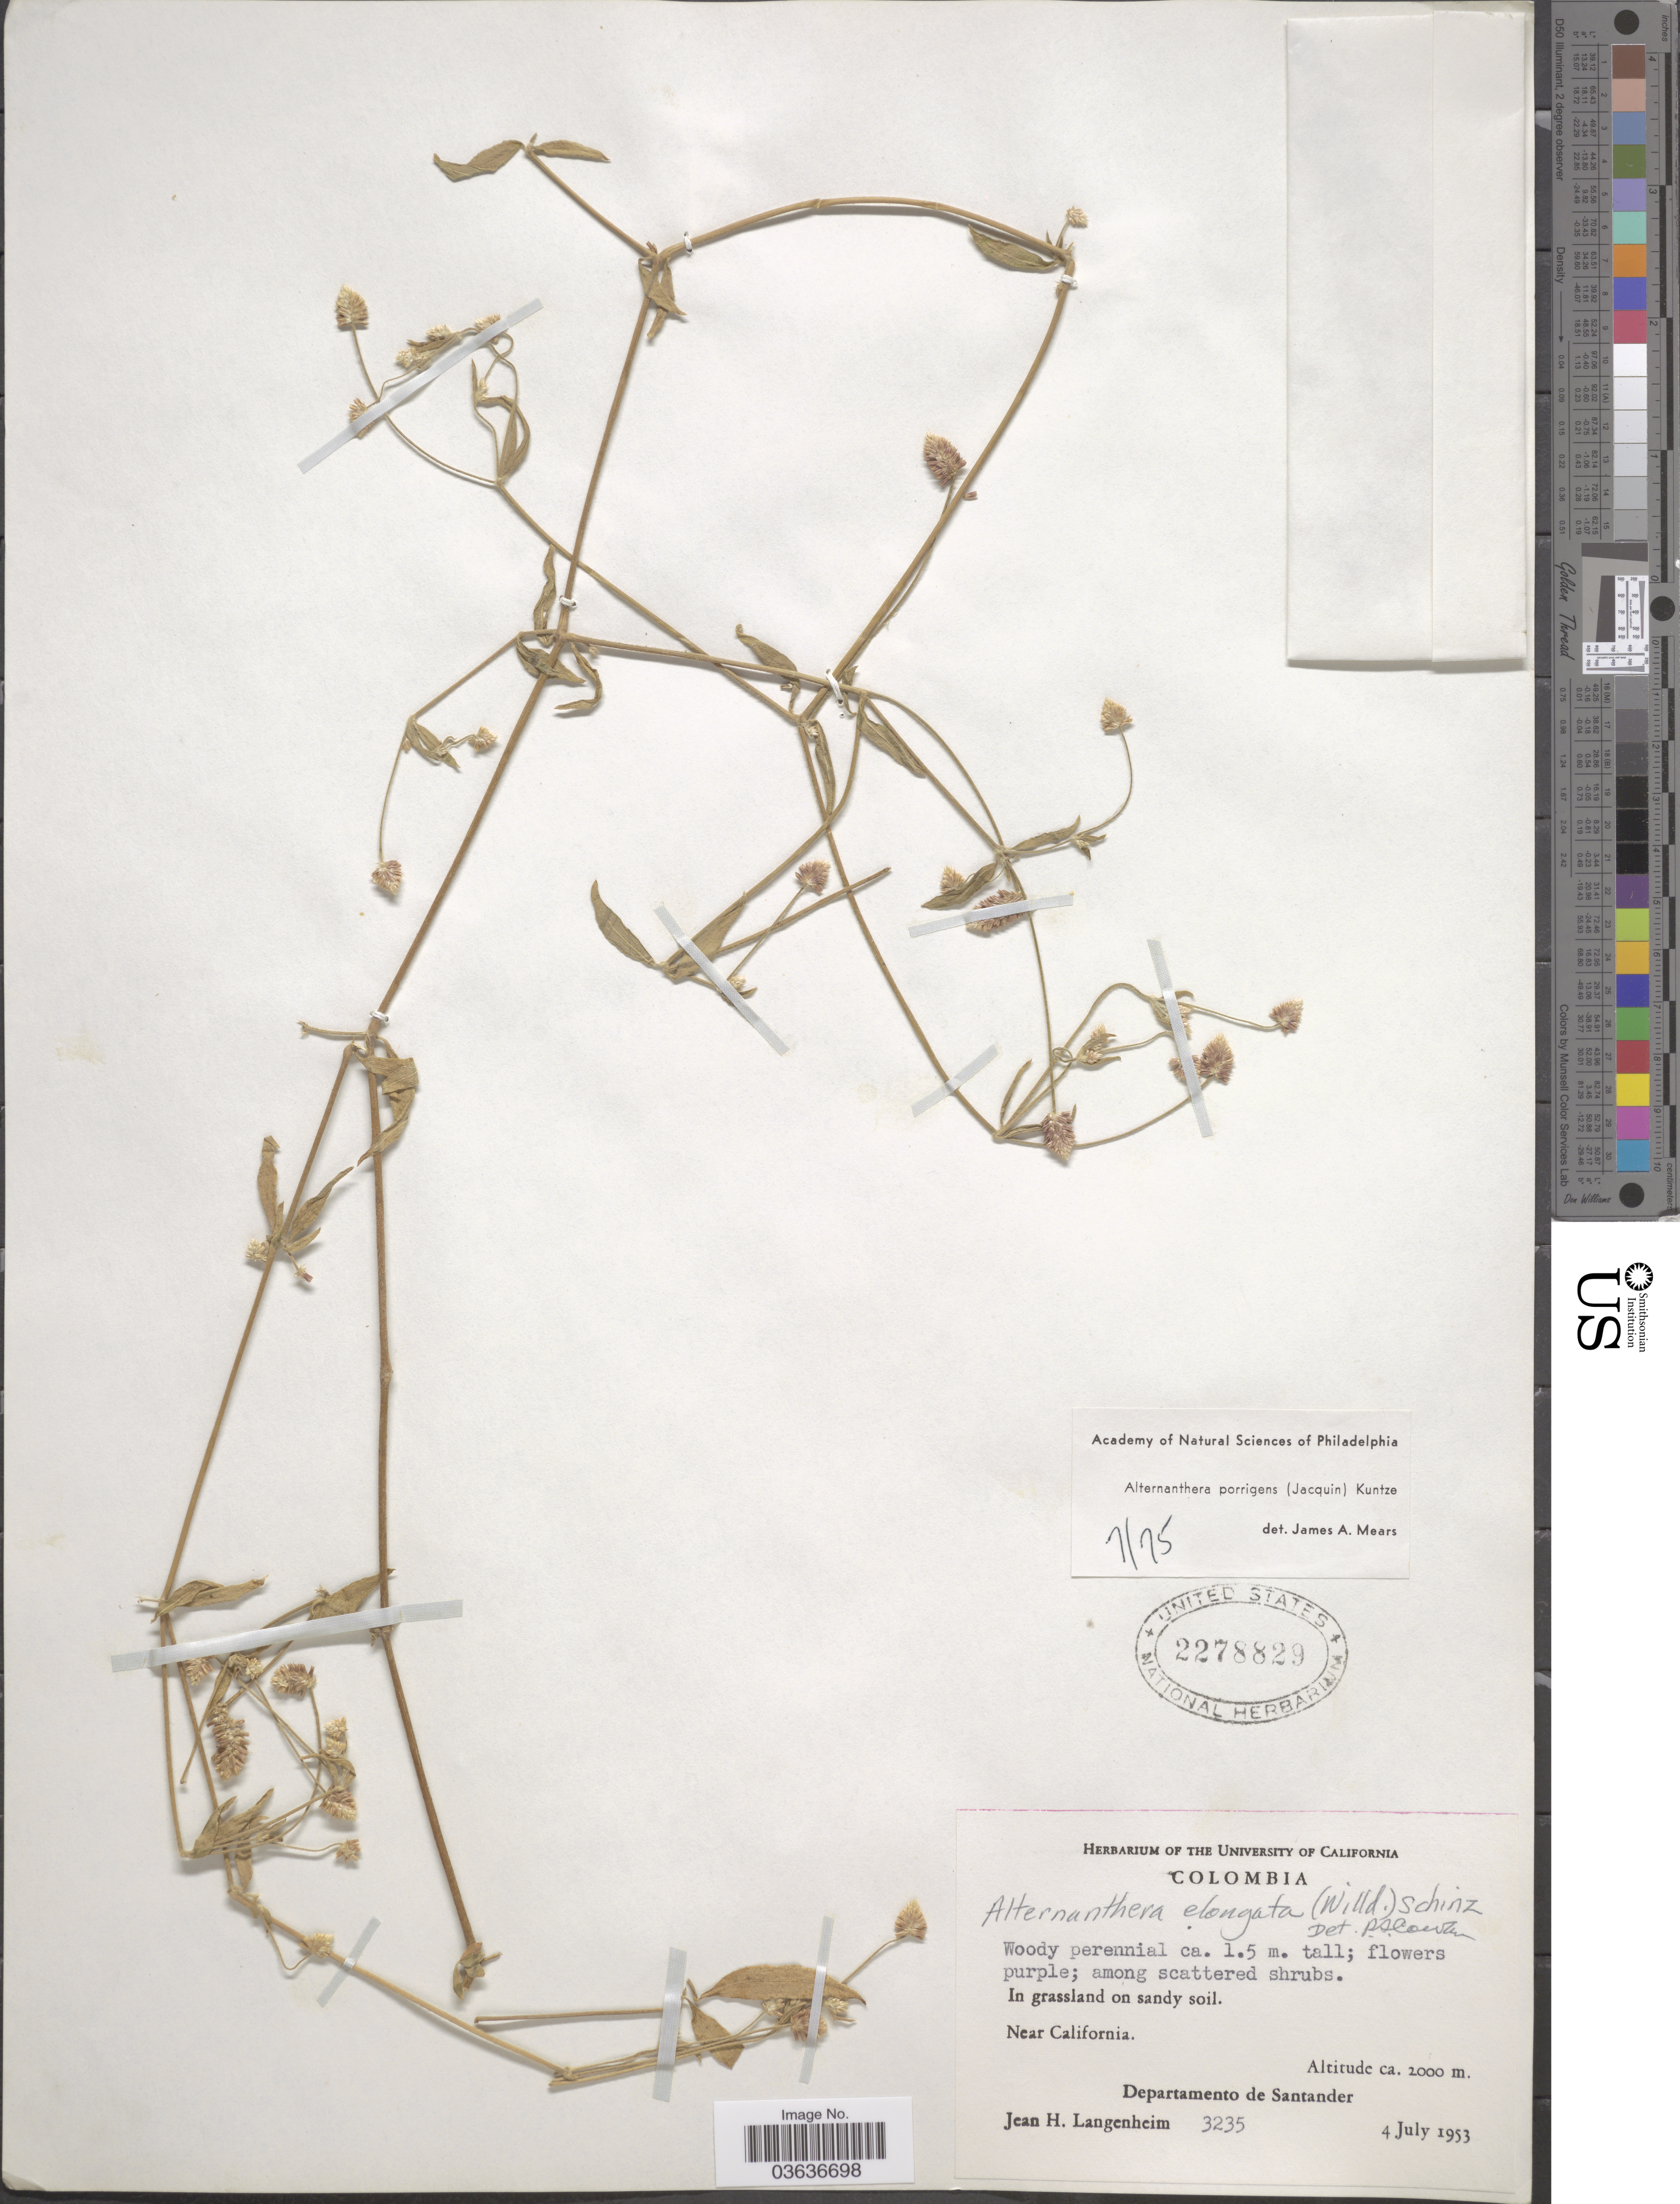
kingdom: Plantae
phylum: Tracheophyta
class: Magnoliopsida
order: Caryophyllales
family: Amaranthaceae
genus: Alternanthera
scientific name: Alternanthera porrigens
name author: (Jacq.) Kuntze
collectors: J. H. Langenheim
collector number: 3235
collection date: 1953-07-04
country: Colombia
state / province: Santander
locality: Near California. Departamento de Santander.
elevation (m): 2000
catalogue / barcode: US 2278829